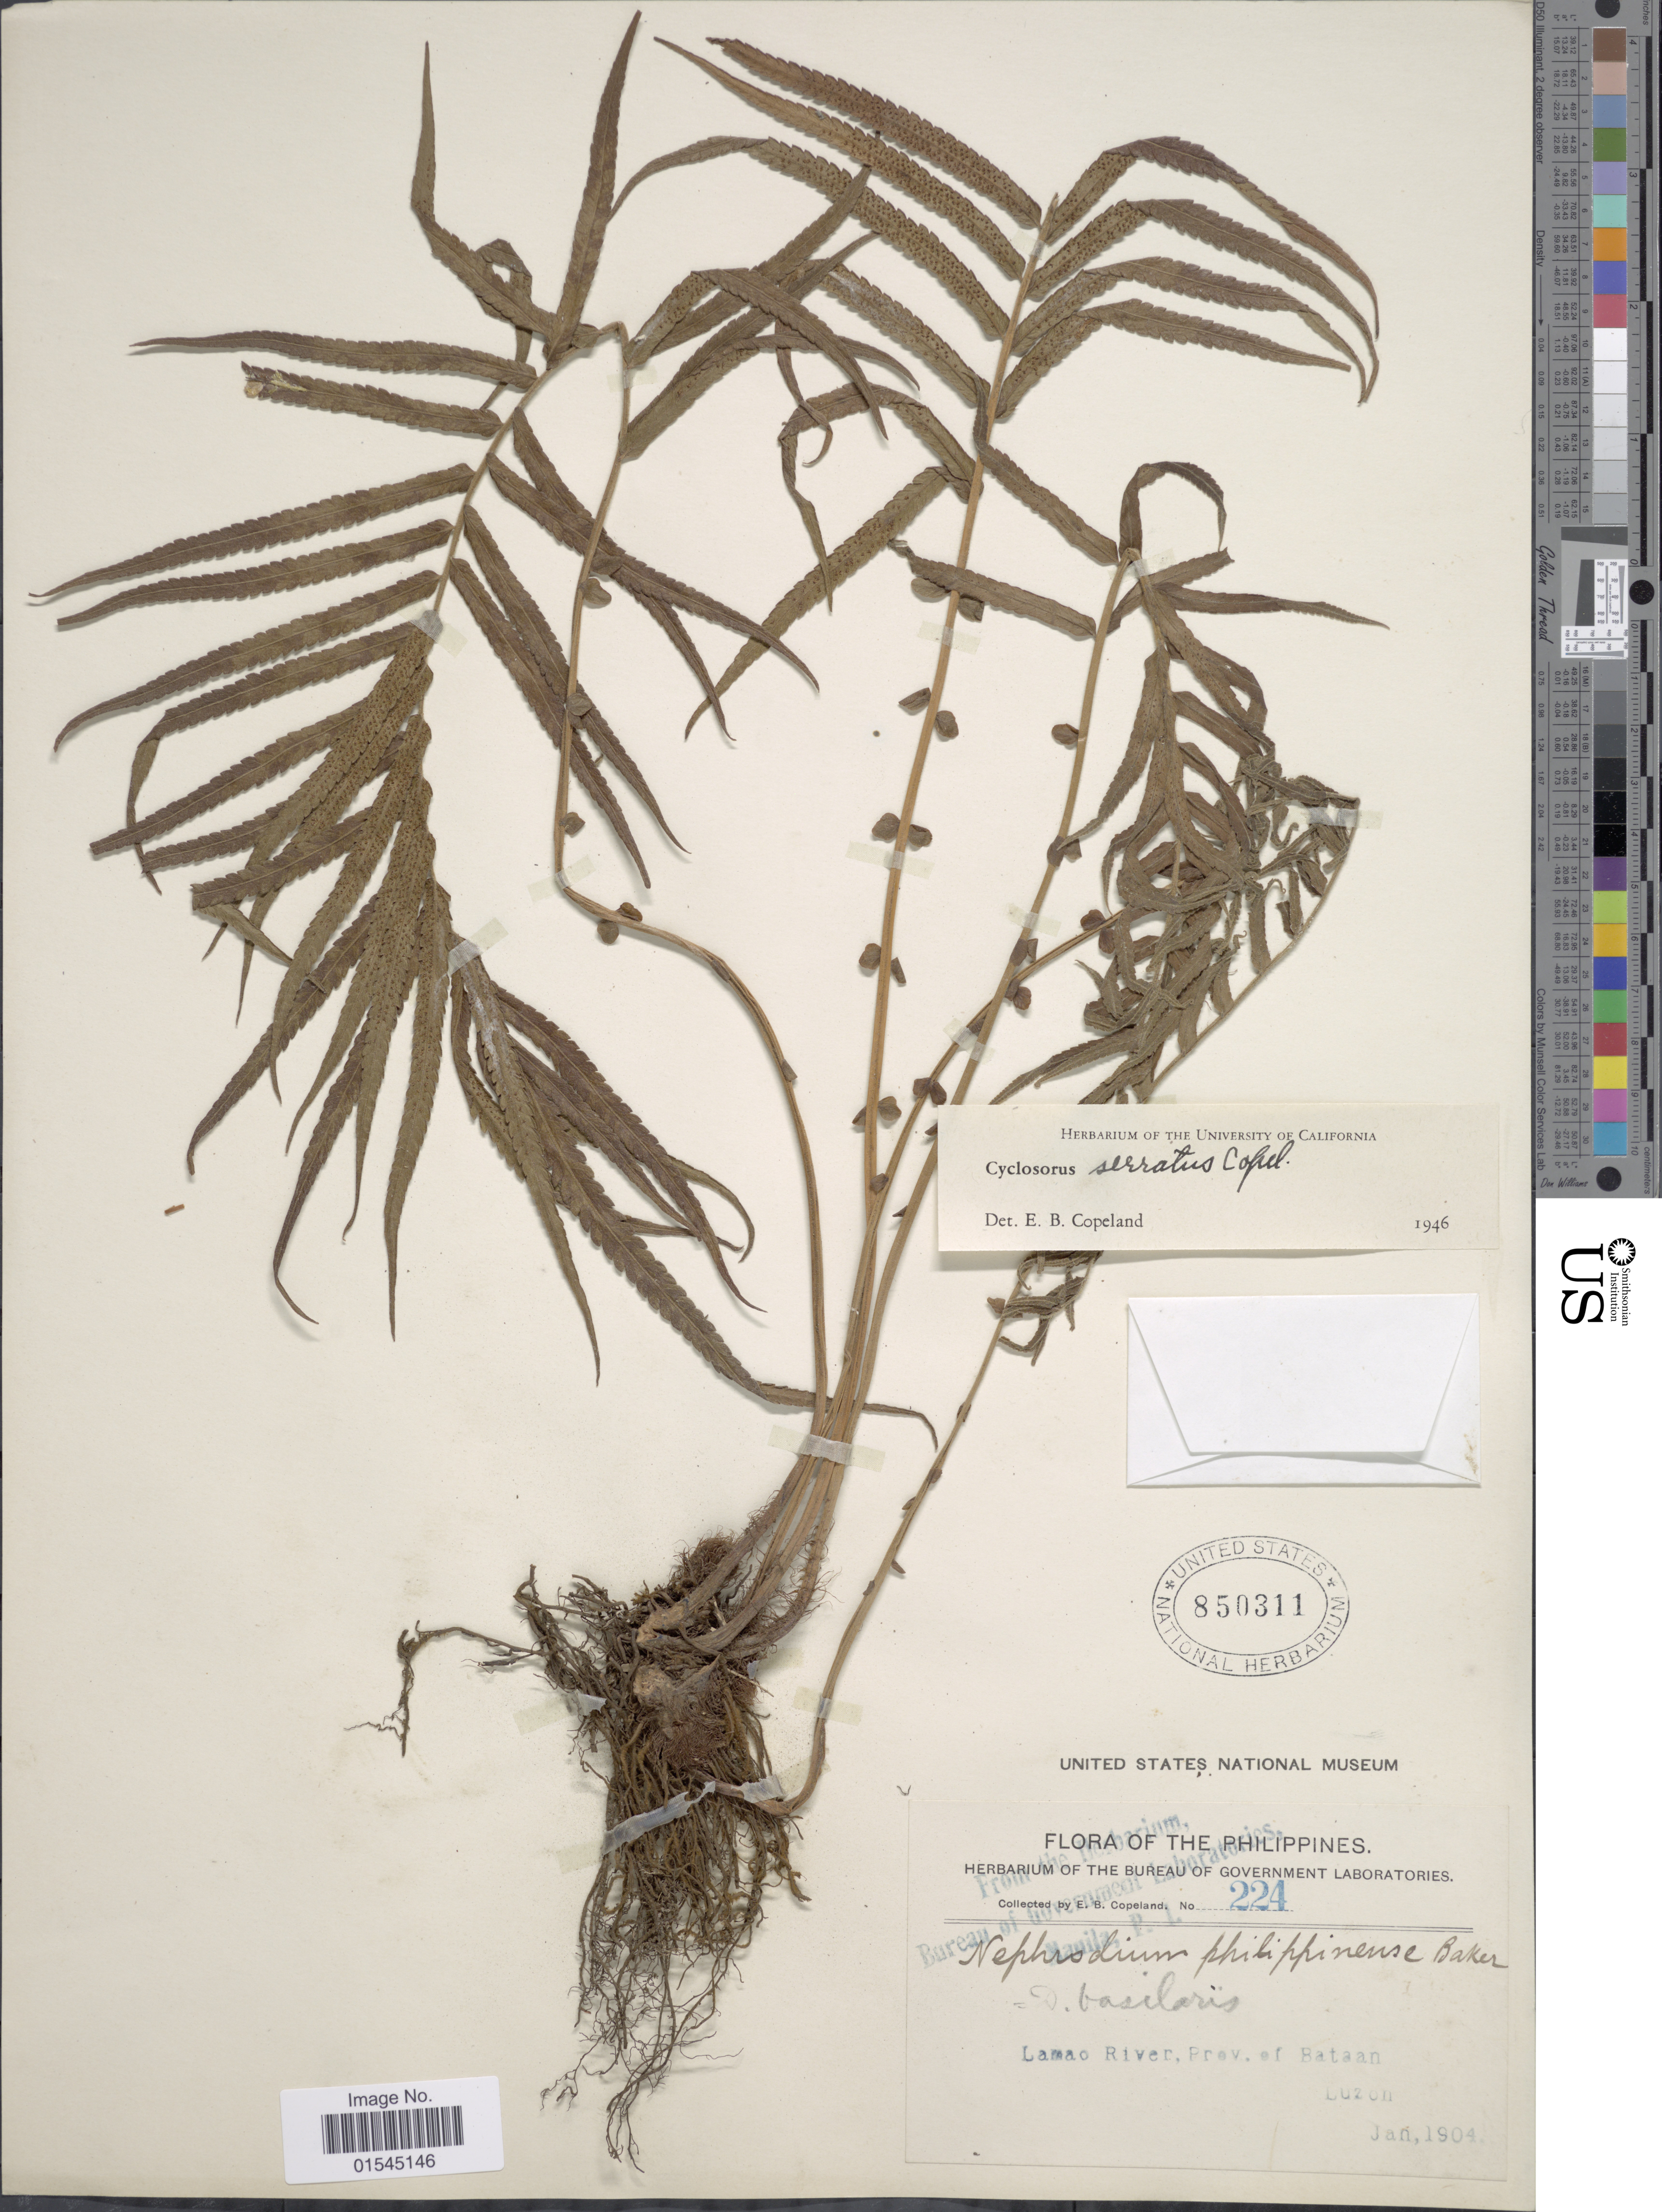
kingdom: Plantae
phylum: Tracheophyta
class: Polypodiopsida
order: Polypodiales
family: Thelypteridaceae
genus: Sphaerostephanos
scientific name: Sphaerostephanos productus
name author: (Kaulf.) Holttum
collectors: E. B. Copeland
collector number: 224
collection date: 1904-01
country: Philippines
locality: Lamao River, Prov. of Bataan, Luzon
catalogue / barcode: US 850311